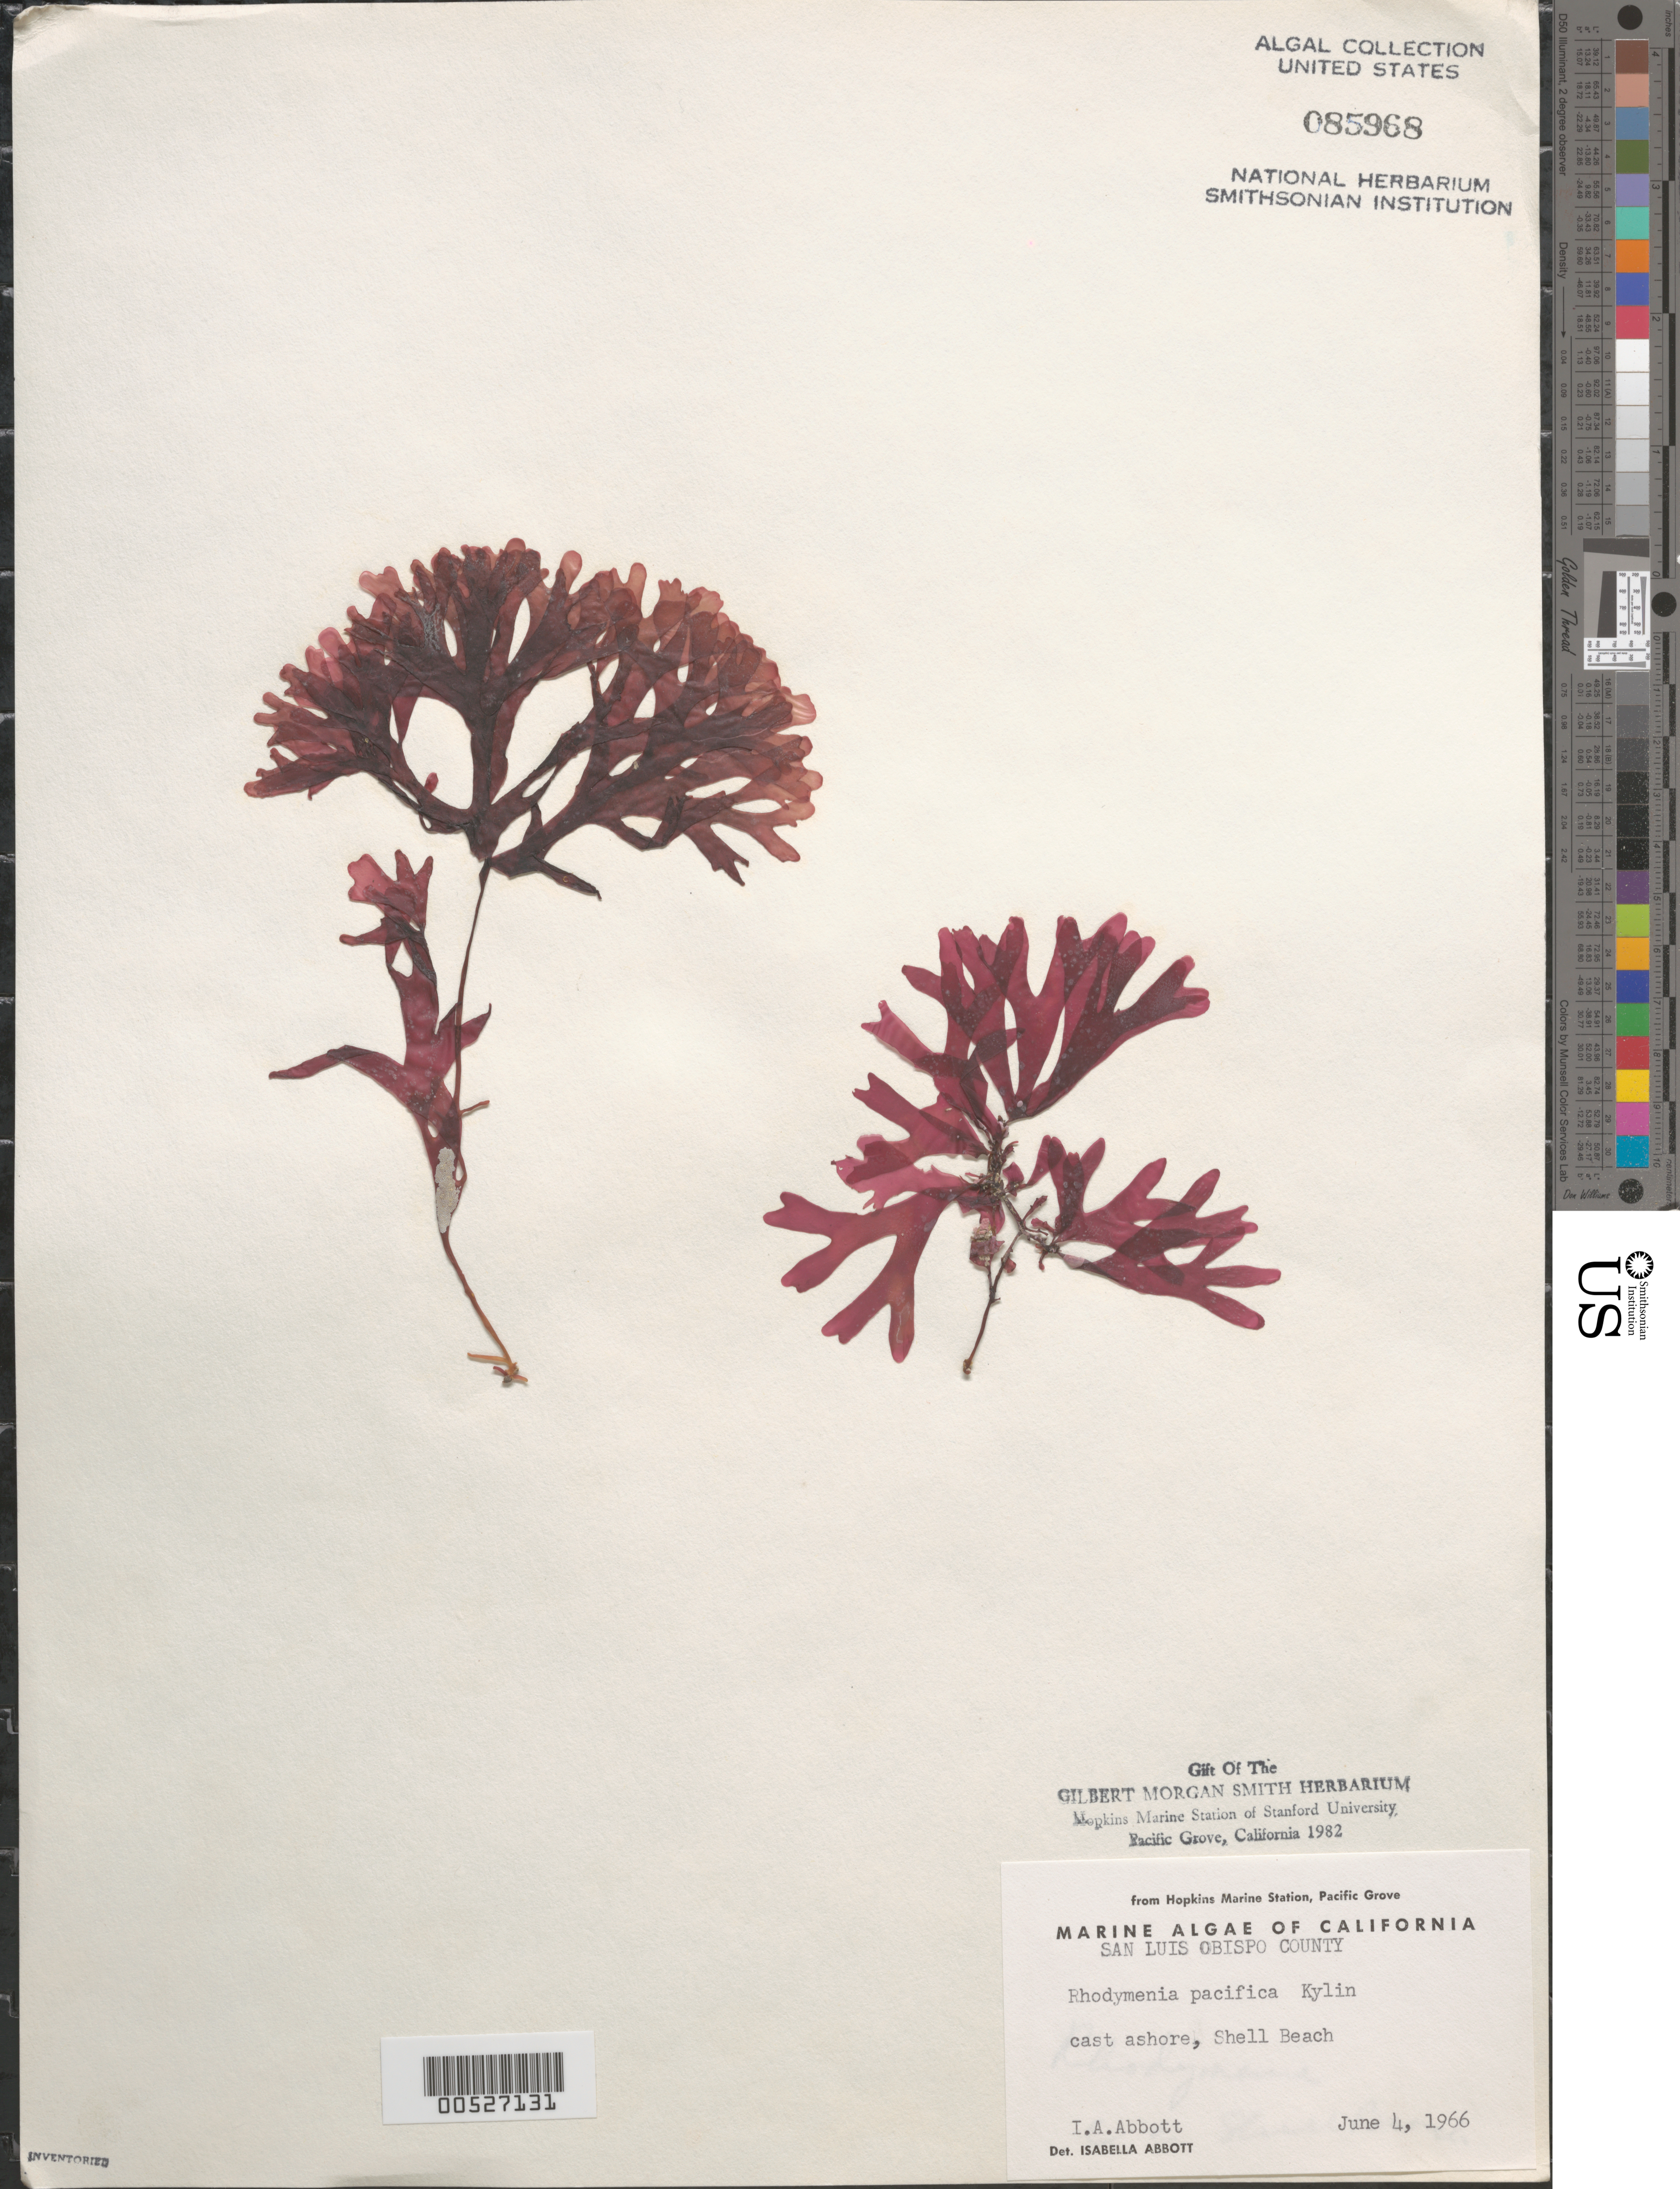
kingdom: Plantae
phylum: Rhodophyta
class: Florideophyceae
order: Rhodymeniales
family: Rhodymeniaceae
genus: Rhodymenia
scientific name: Rhodymenia pacifica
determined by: Abbott, Isabella A.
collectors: I. A. Abbott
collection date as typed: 04 Jun 1966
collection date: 1966-06-04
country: United States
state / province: California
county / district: San Luis Obispo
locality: Shell Beach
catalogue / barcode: US 85968